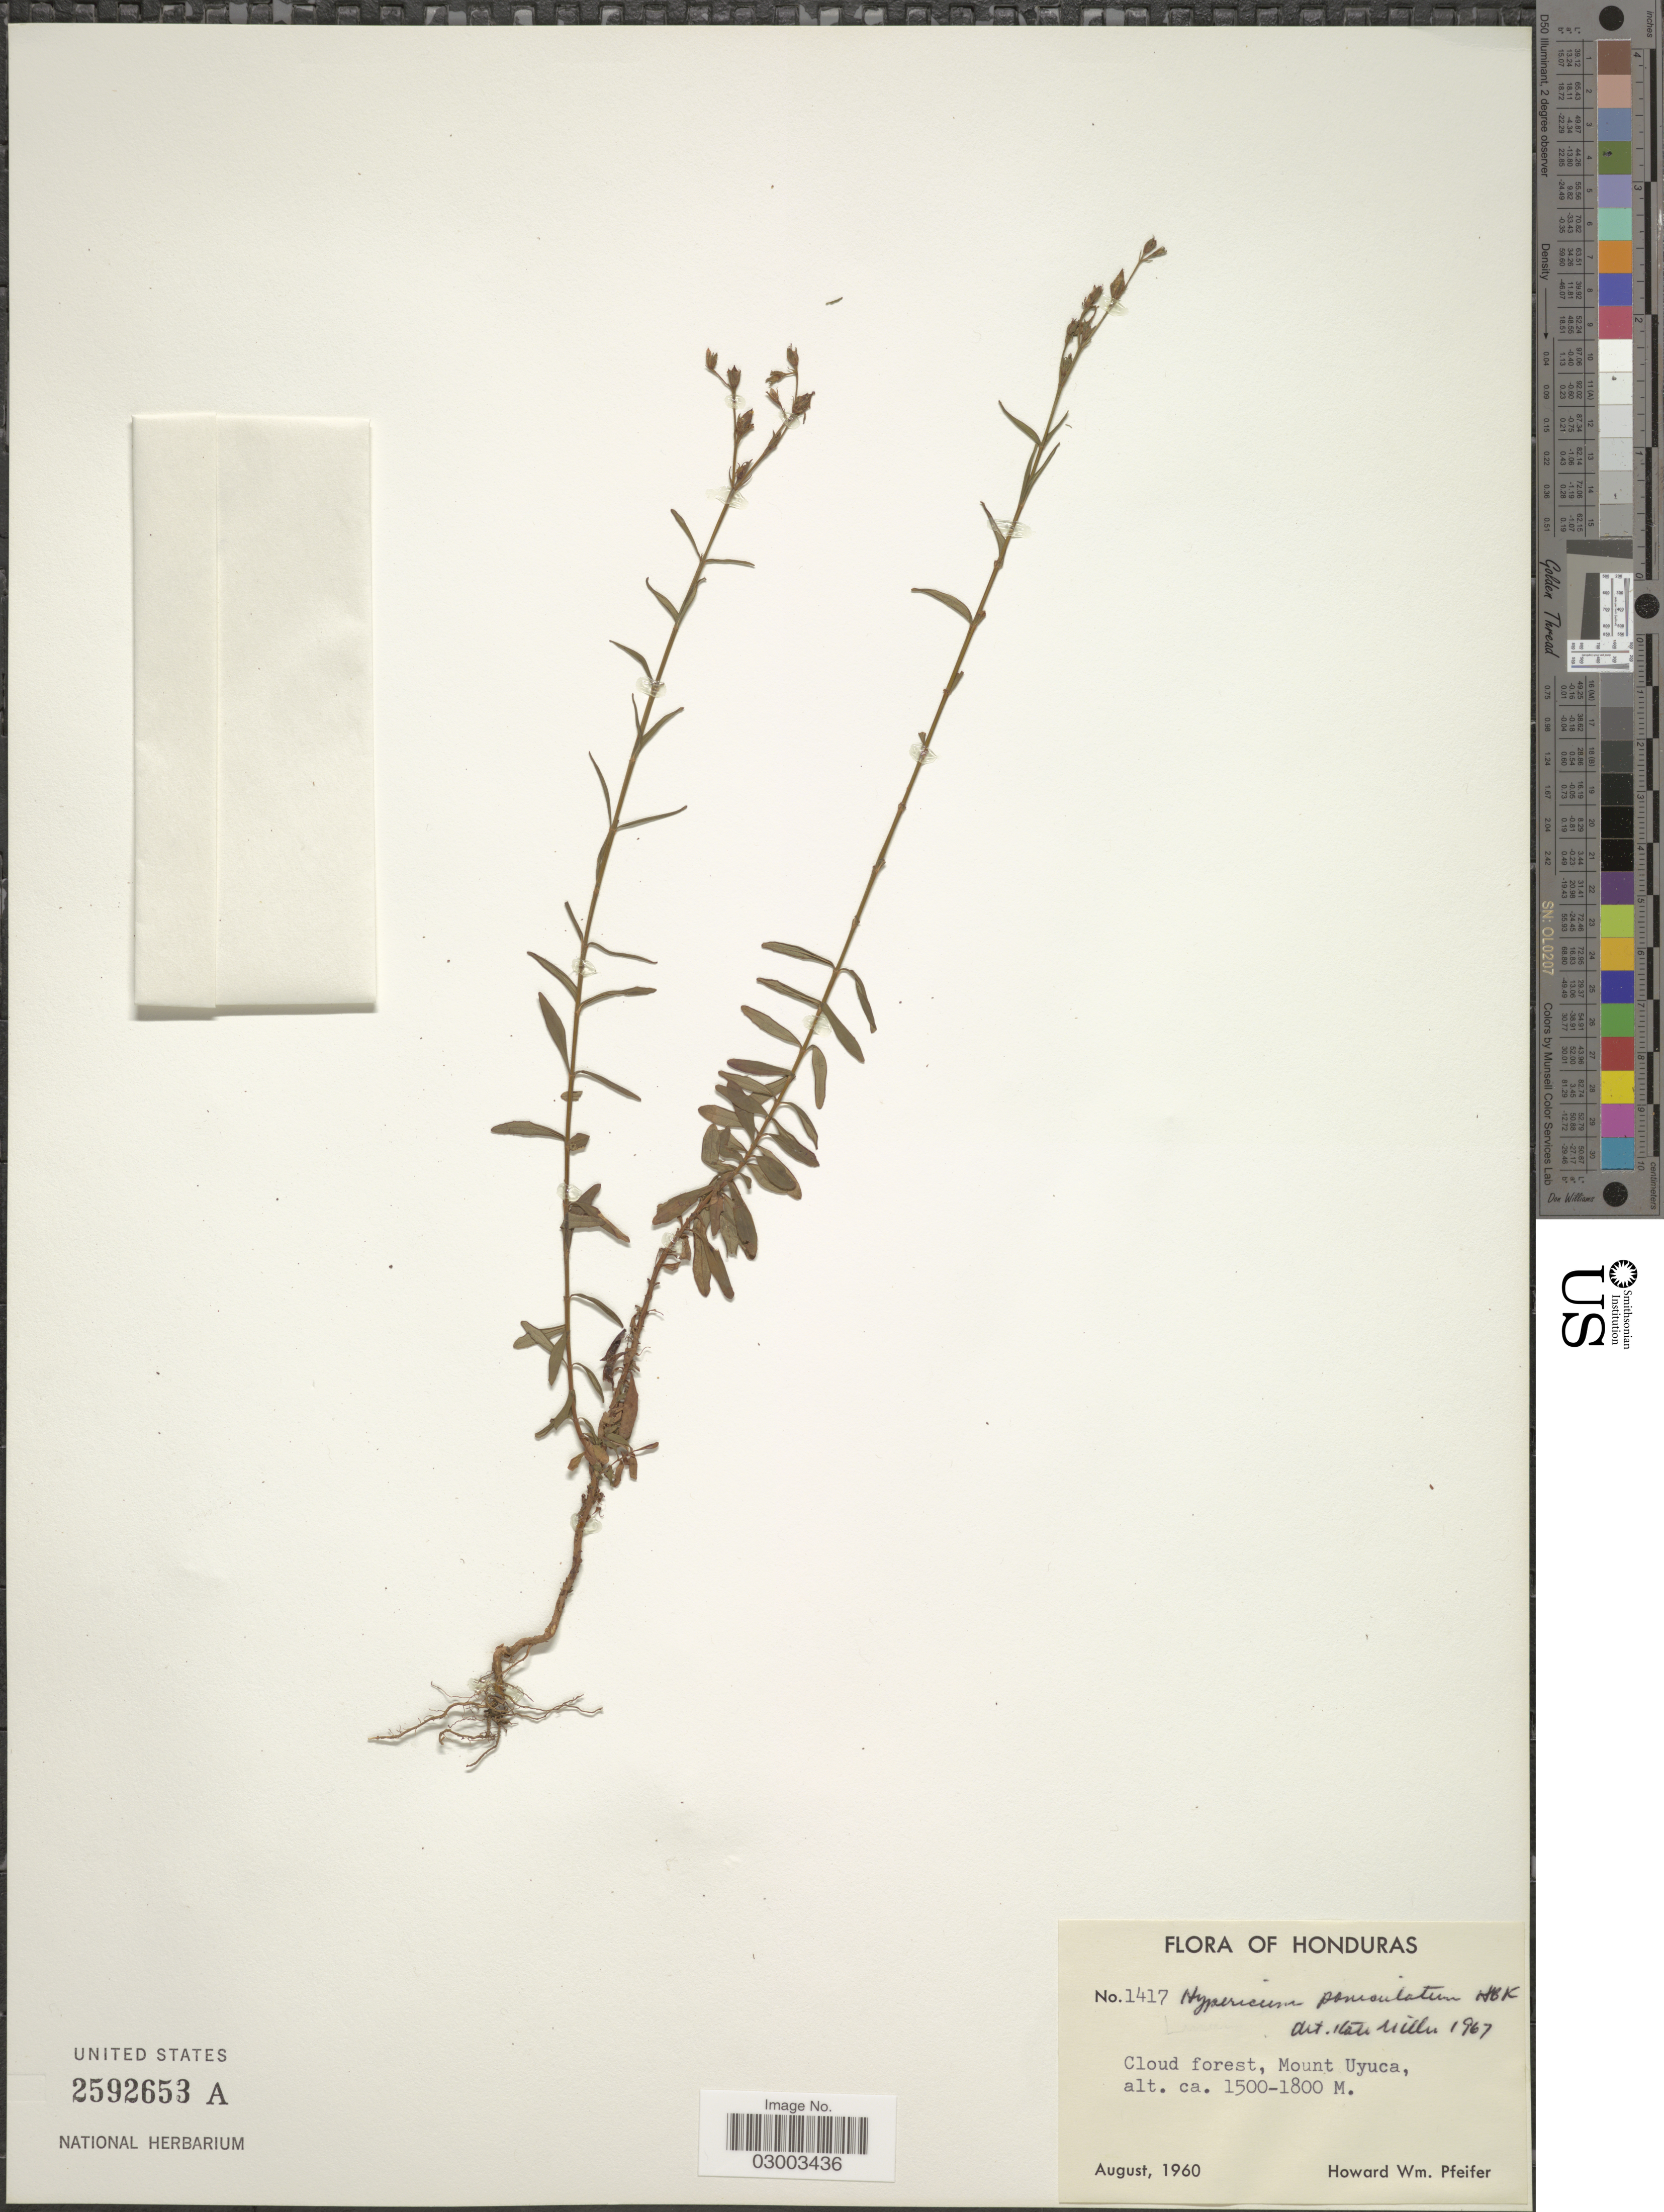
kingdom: Plantae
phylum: Tracheophyta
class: Magnoliopsida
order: Malpighiales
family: Hypericaceae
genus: Hypericum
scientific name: Hypericum silenoides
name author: Juss.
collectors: H. W. Pfeifer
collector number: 1417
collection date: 1960-08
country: Honduras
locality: Cloud forest, Mount Uyuca.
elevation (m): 1500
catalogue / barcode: US 2592653A